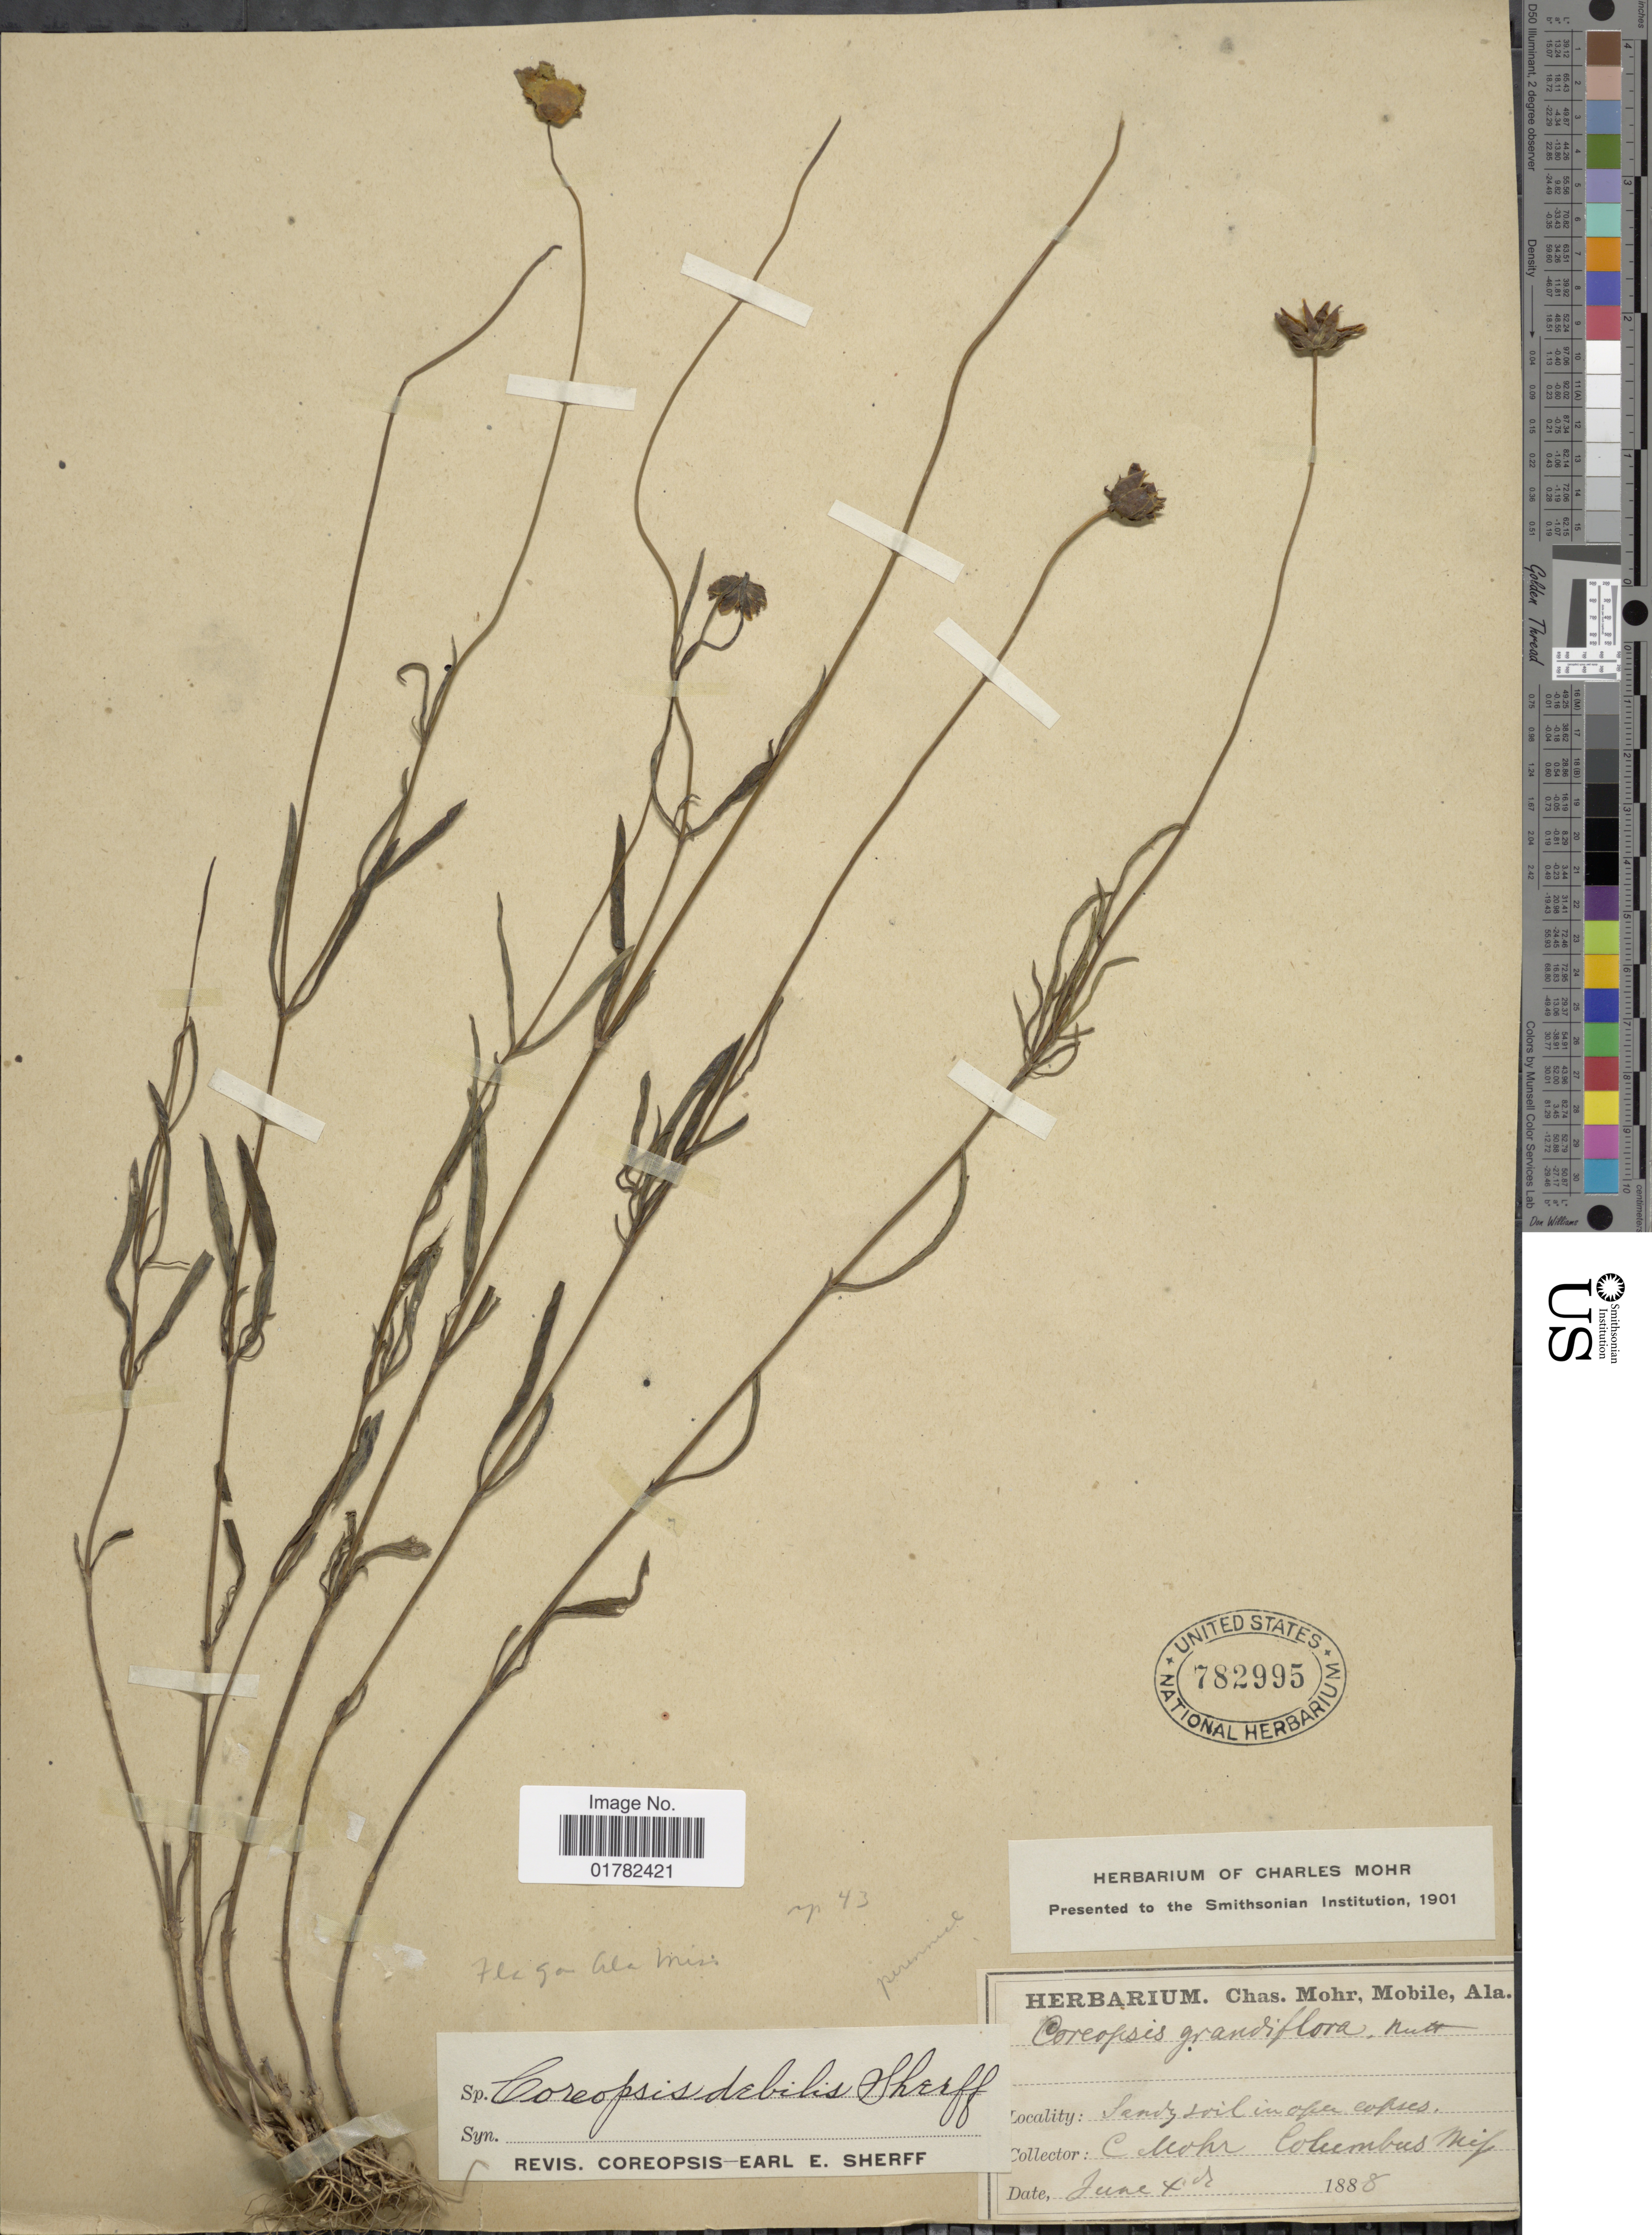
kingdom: Plantae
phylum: Tracheophyta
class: Magnoliopsida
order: Asterales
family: Asteraceae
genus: Coreopsis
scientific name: Coreopsis debilis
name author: Sherff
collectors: C. T. Mohr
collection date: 1888-06-04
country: United States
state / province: Mississippi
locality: Sandy soil in open copses, Columbus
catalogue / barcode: US 782995